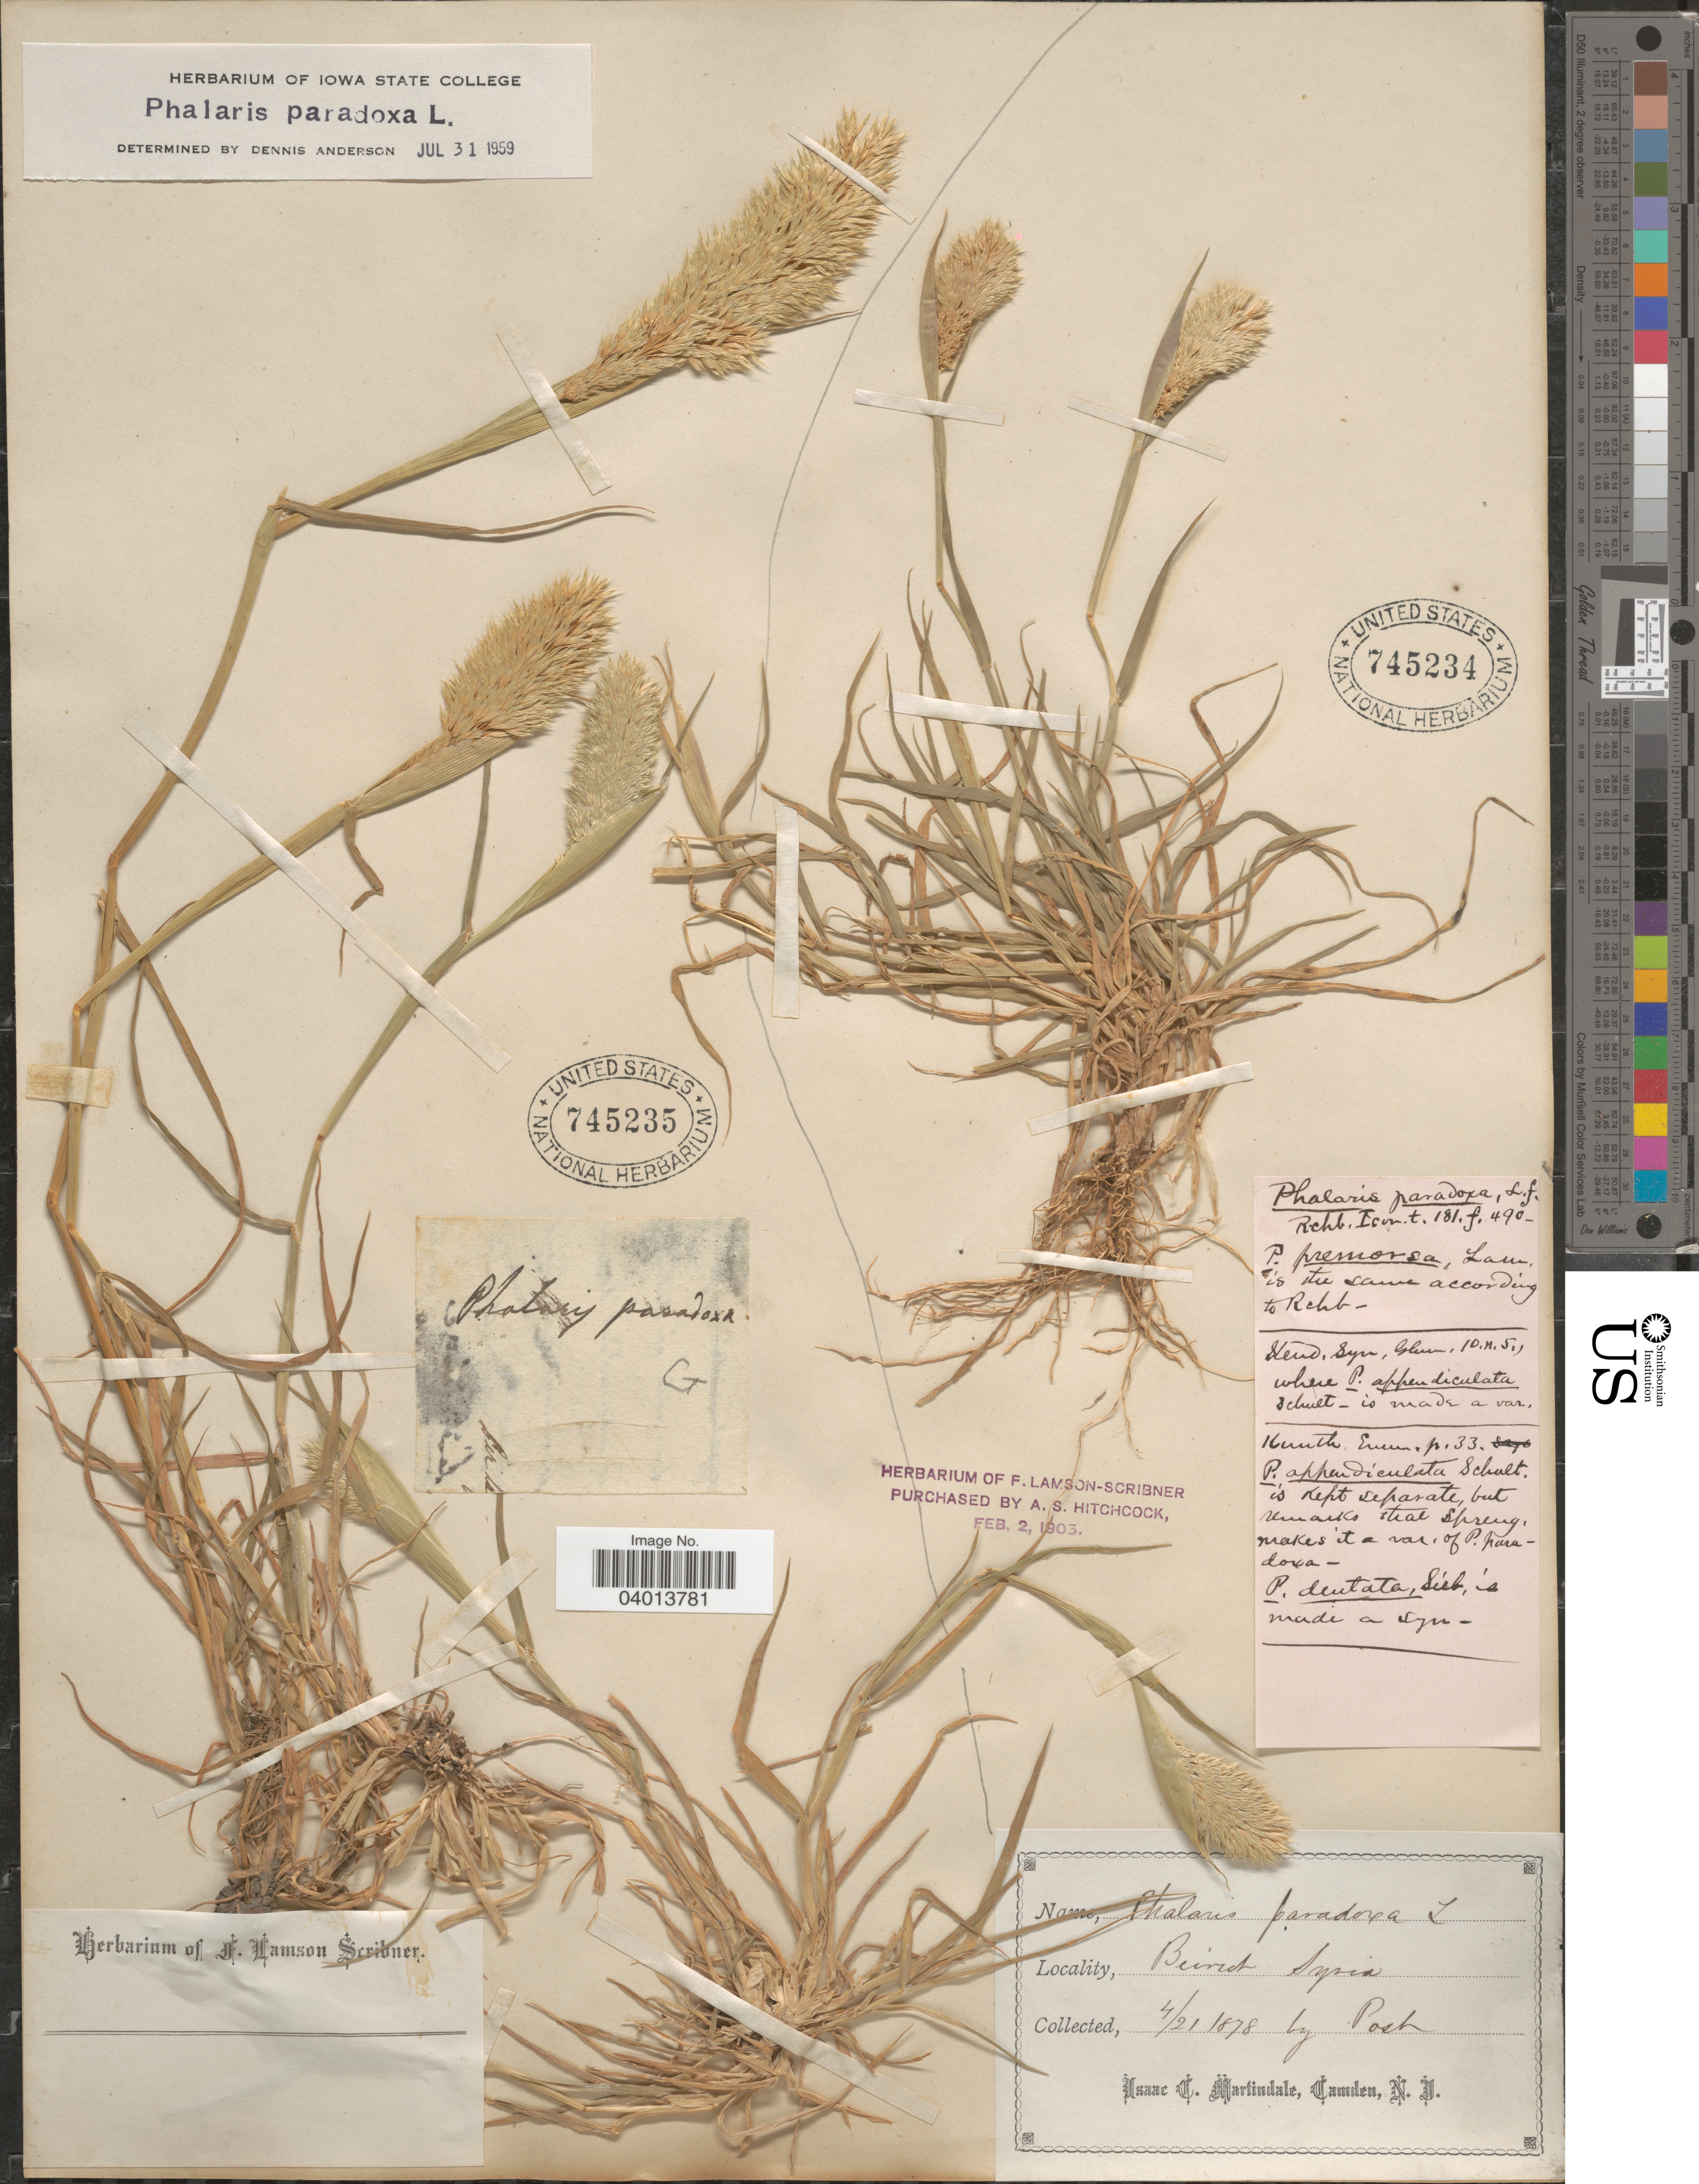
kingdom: Plantae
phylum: Tracheophyta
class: Liliopsida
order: Poales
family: Poaceae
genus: Phalaris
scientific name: Phalaris paradoxa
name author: L.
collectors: -- Post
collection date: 1878-04-21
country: Lebanon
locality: Beirut.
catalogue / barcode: US 745234-2